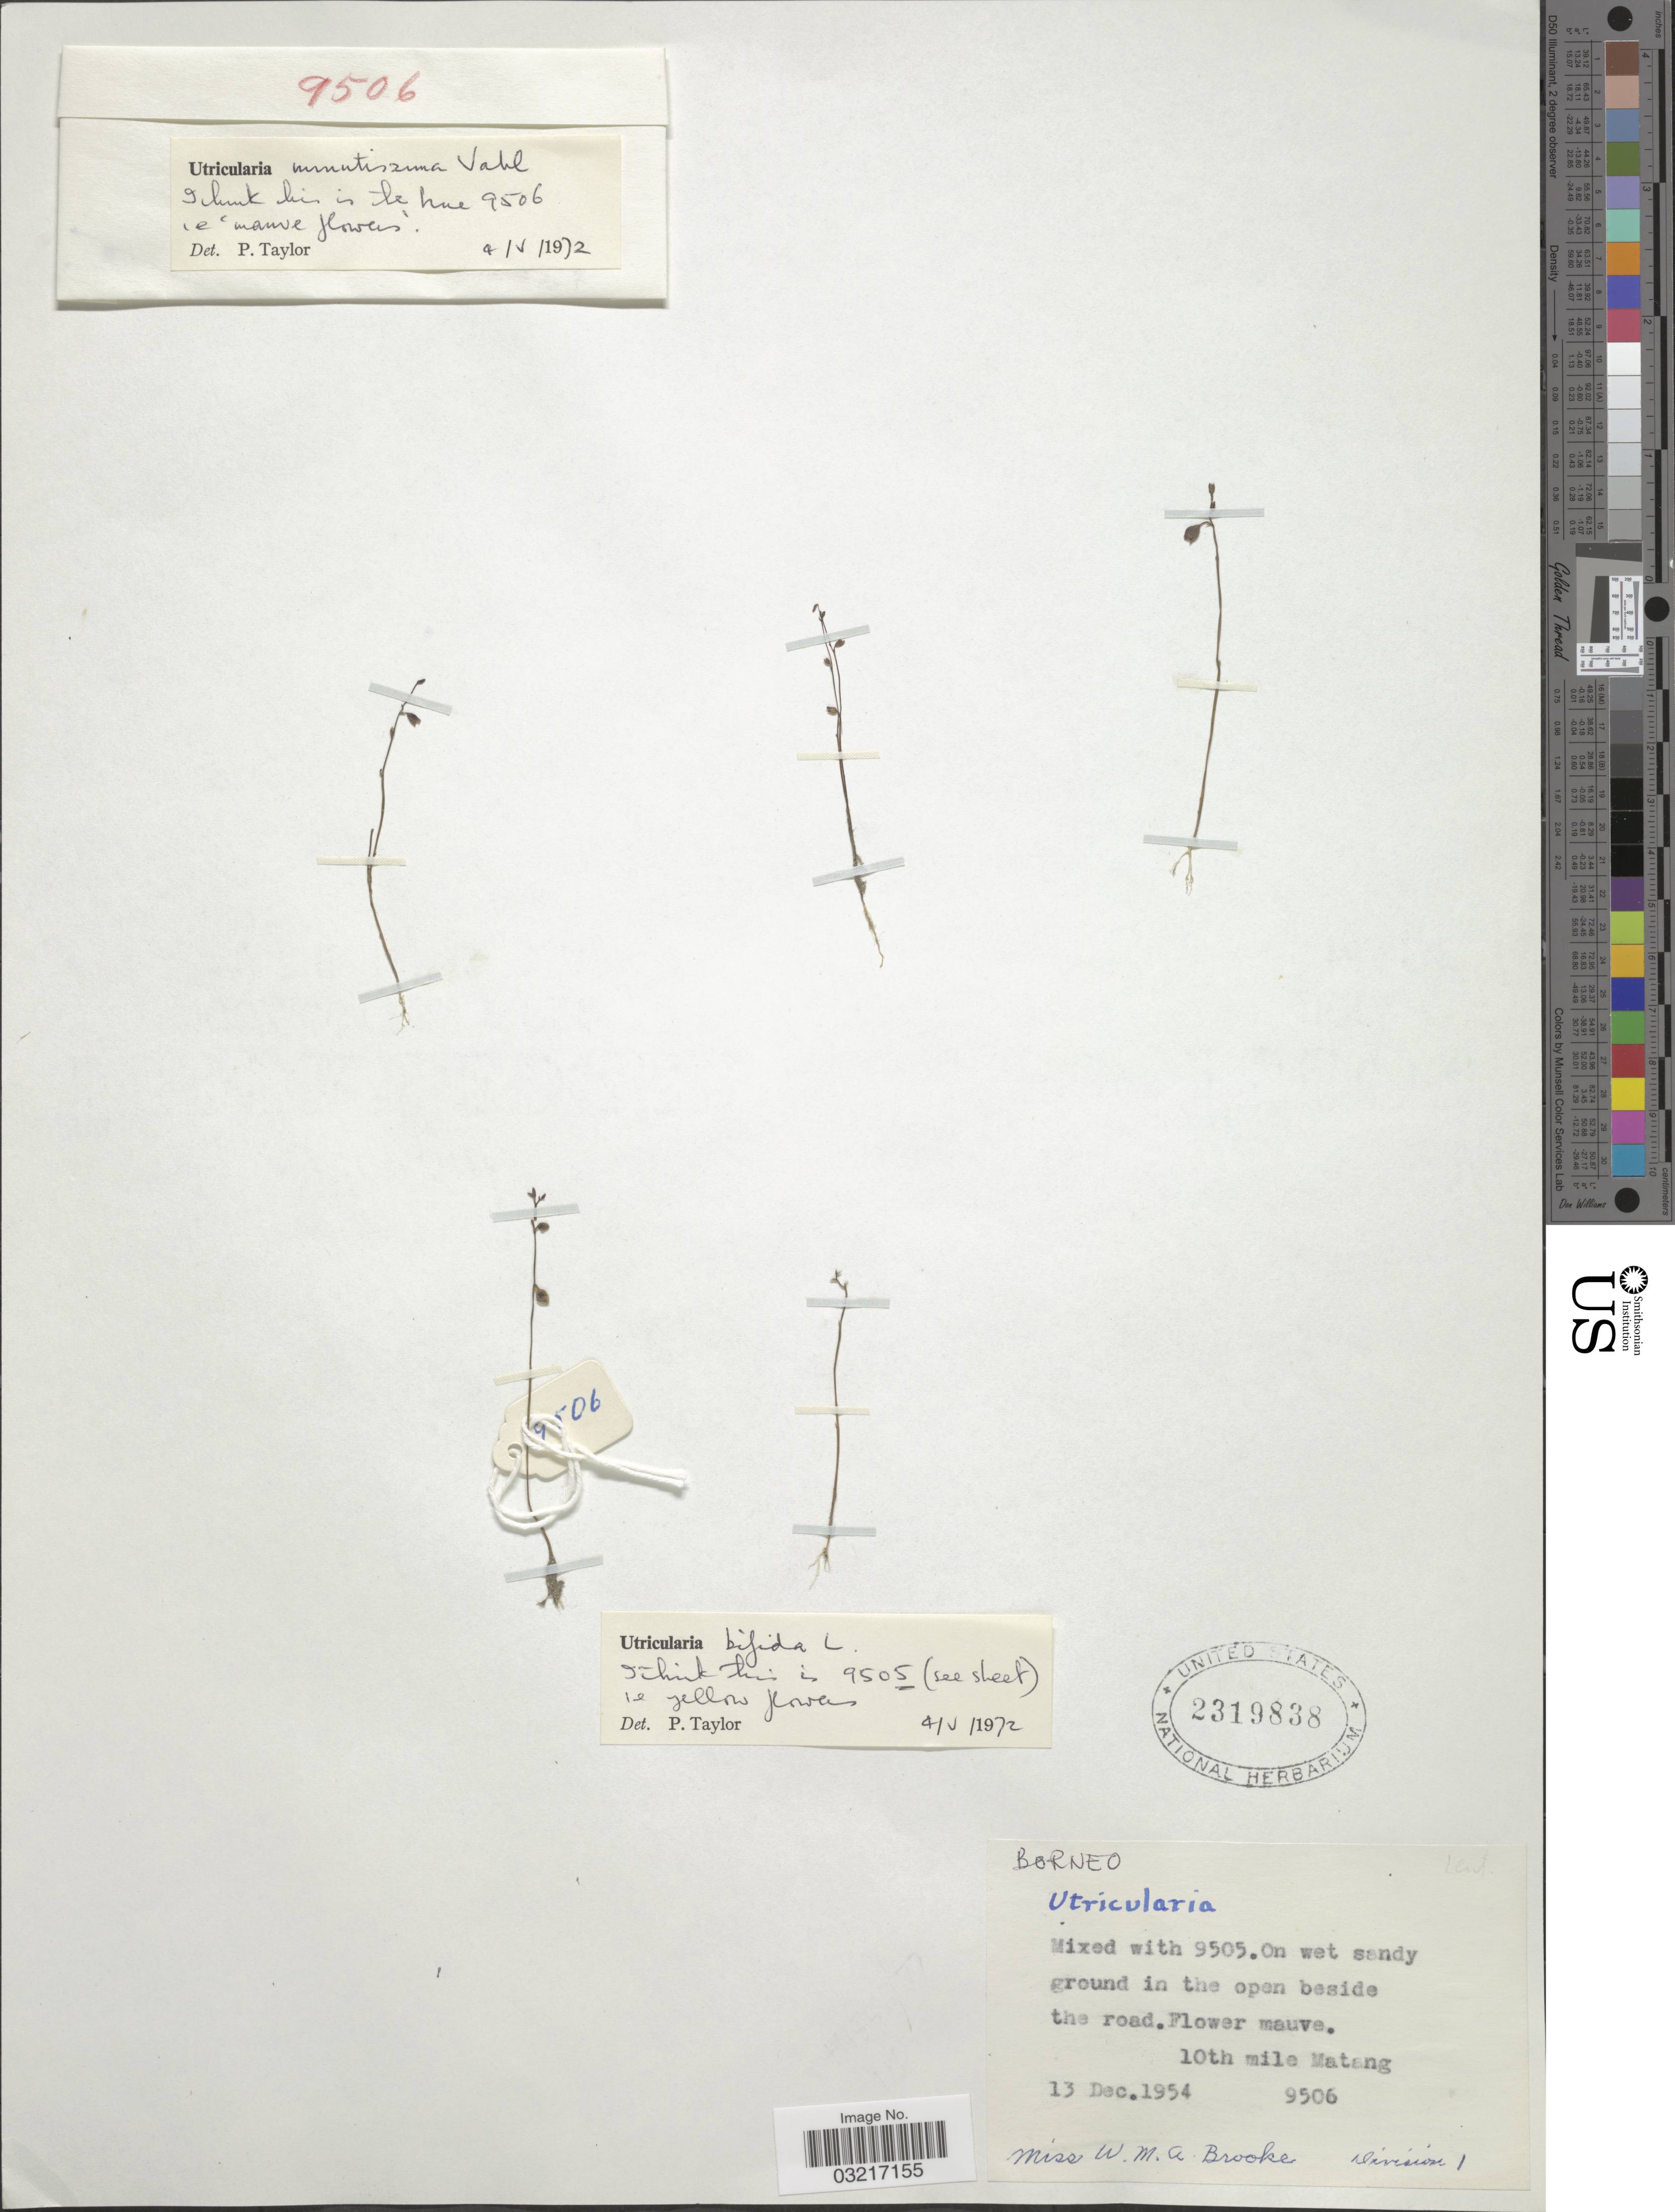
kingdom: Plantae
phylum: Tracheophyta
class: Magnoliopsida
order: Lamiales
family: Lentibulariaceae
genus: Utricularia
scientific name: Utricularia bifida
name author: L.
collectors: W. Brooke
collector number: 9506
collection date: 1954-12-13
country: Malaysia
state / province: Sarawak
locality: Borneo. 10th mile Matang.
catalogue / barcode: US 2319838